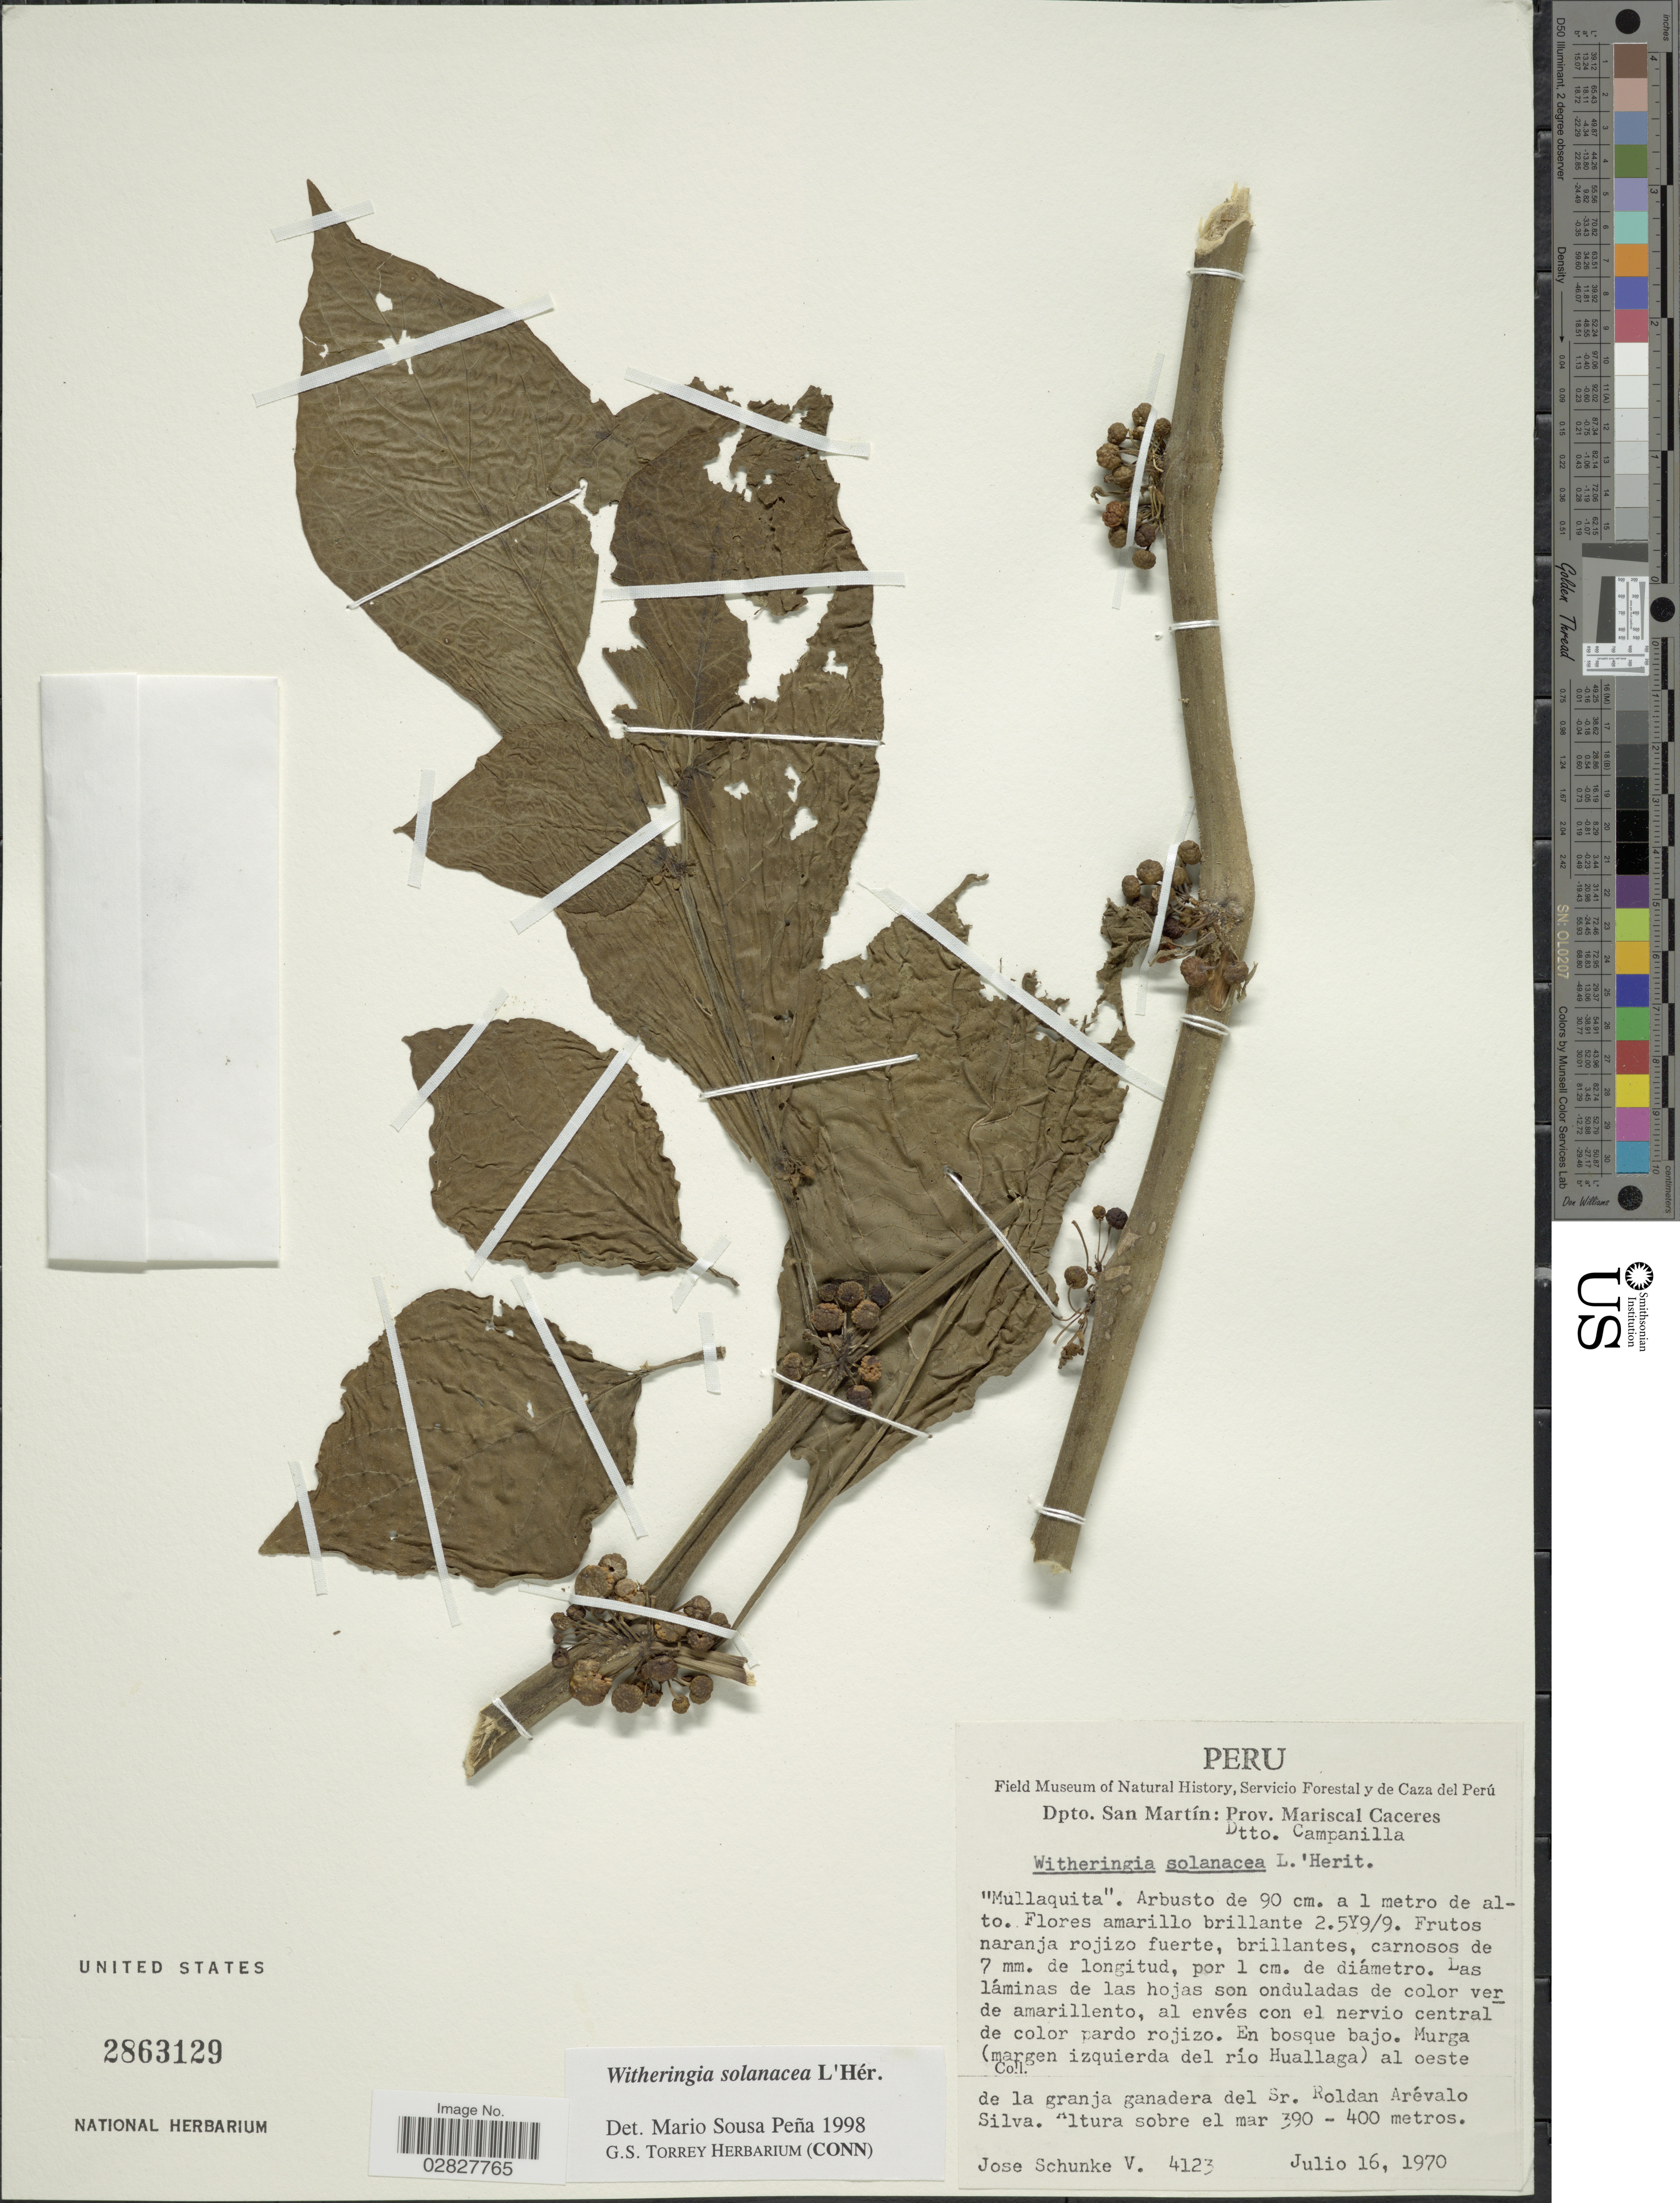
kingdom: Plantae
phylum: Tracheophyta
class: Magnoliopsida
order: Solanales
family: Solanaceae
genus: Witheringia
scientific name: Witheringia solanacea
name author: L'Hér.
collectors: J. Schunke Vigo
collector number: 4123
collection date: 1970-07-16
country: Peru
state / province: San Martín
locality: Dpto. San Martín: Prov. Mariscal Caceres, Dtto. Campanilla. Murga (margen izquierda del río Huallaga) al oeste de la granja ganadera del Sr. Roldan Arévalo Silva.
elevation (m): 390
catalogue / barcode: US 2863129